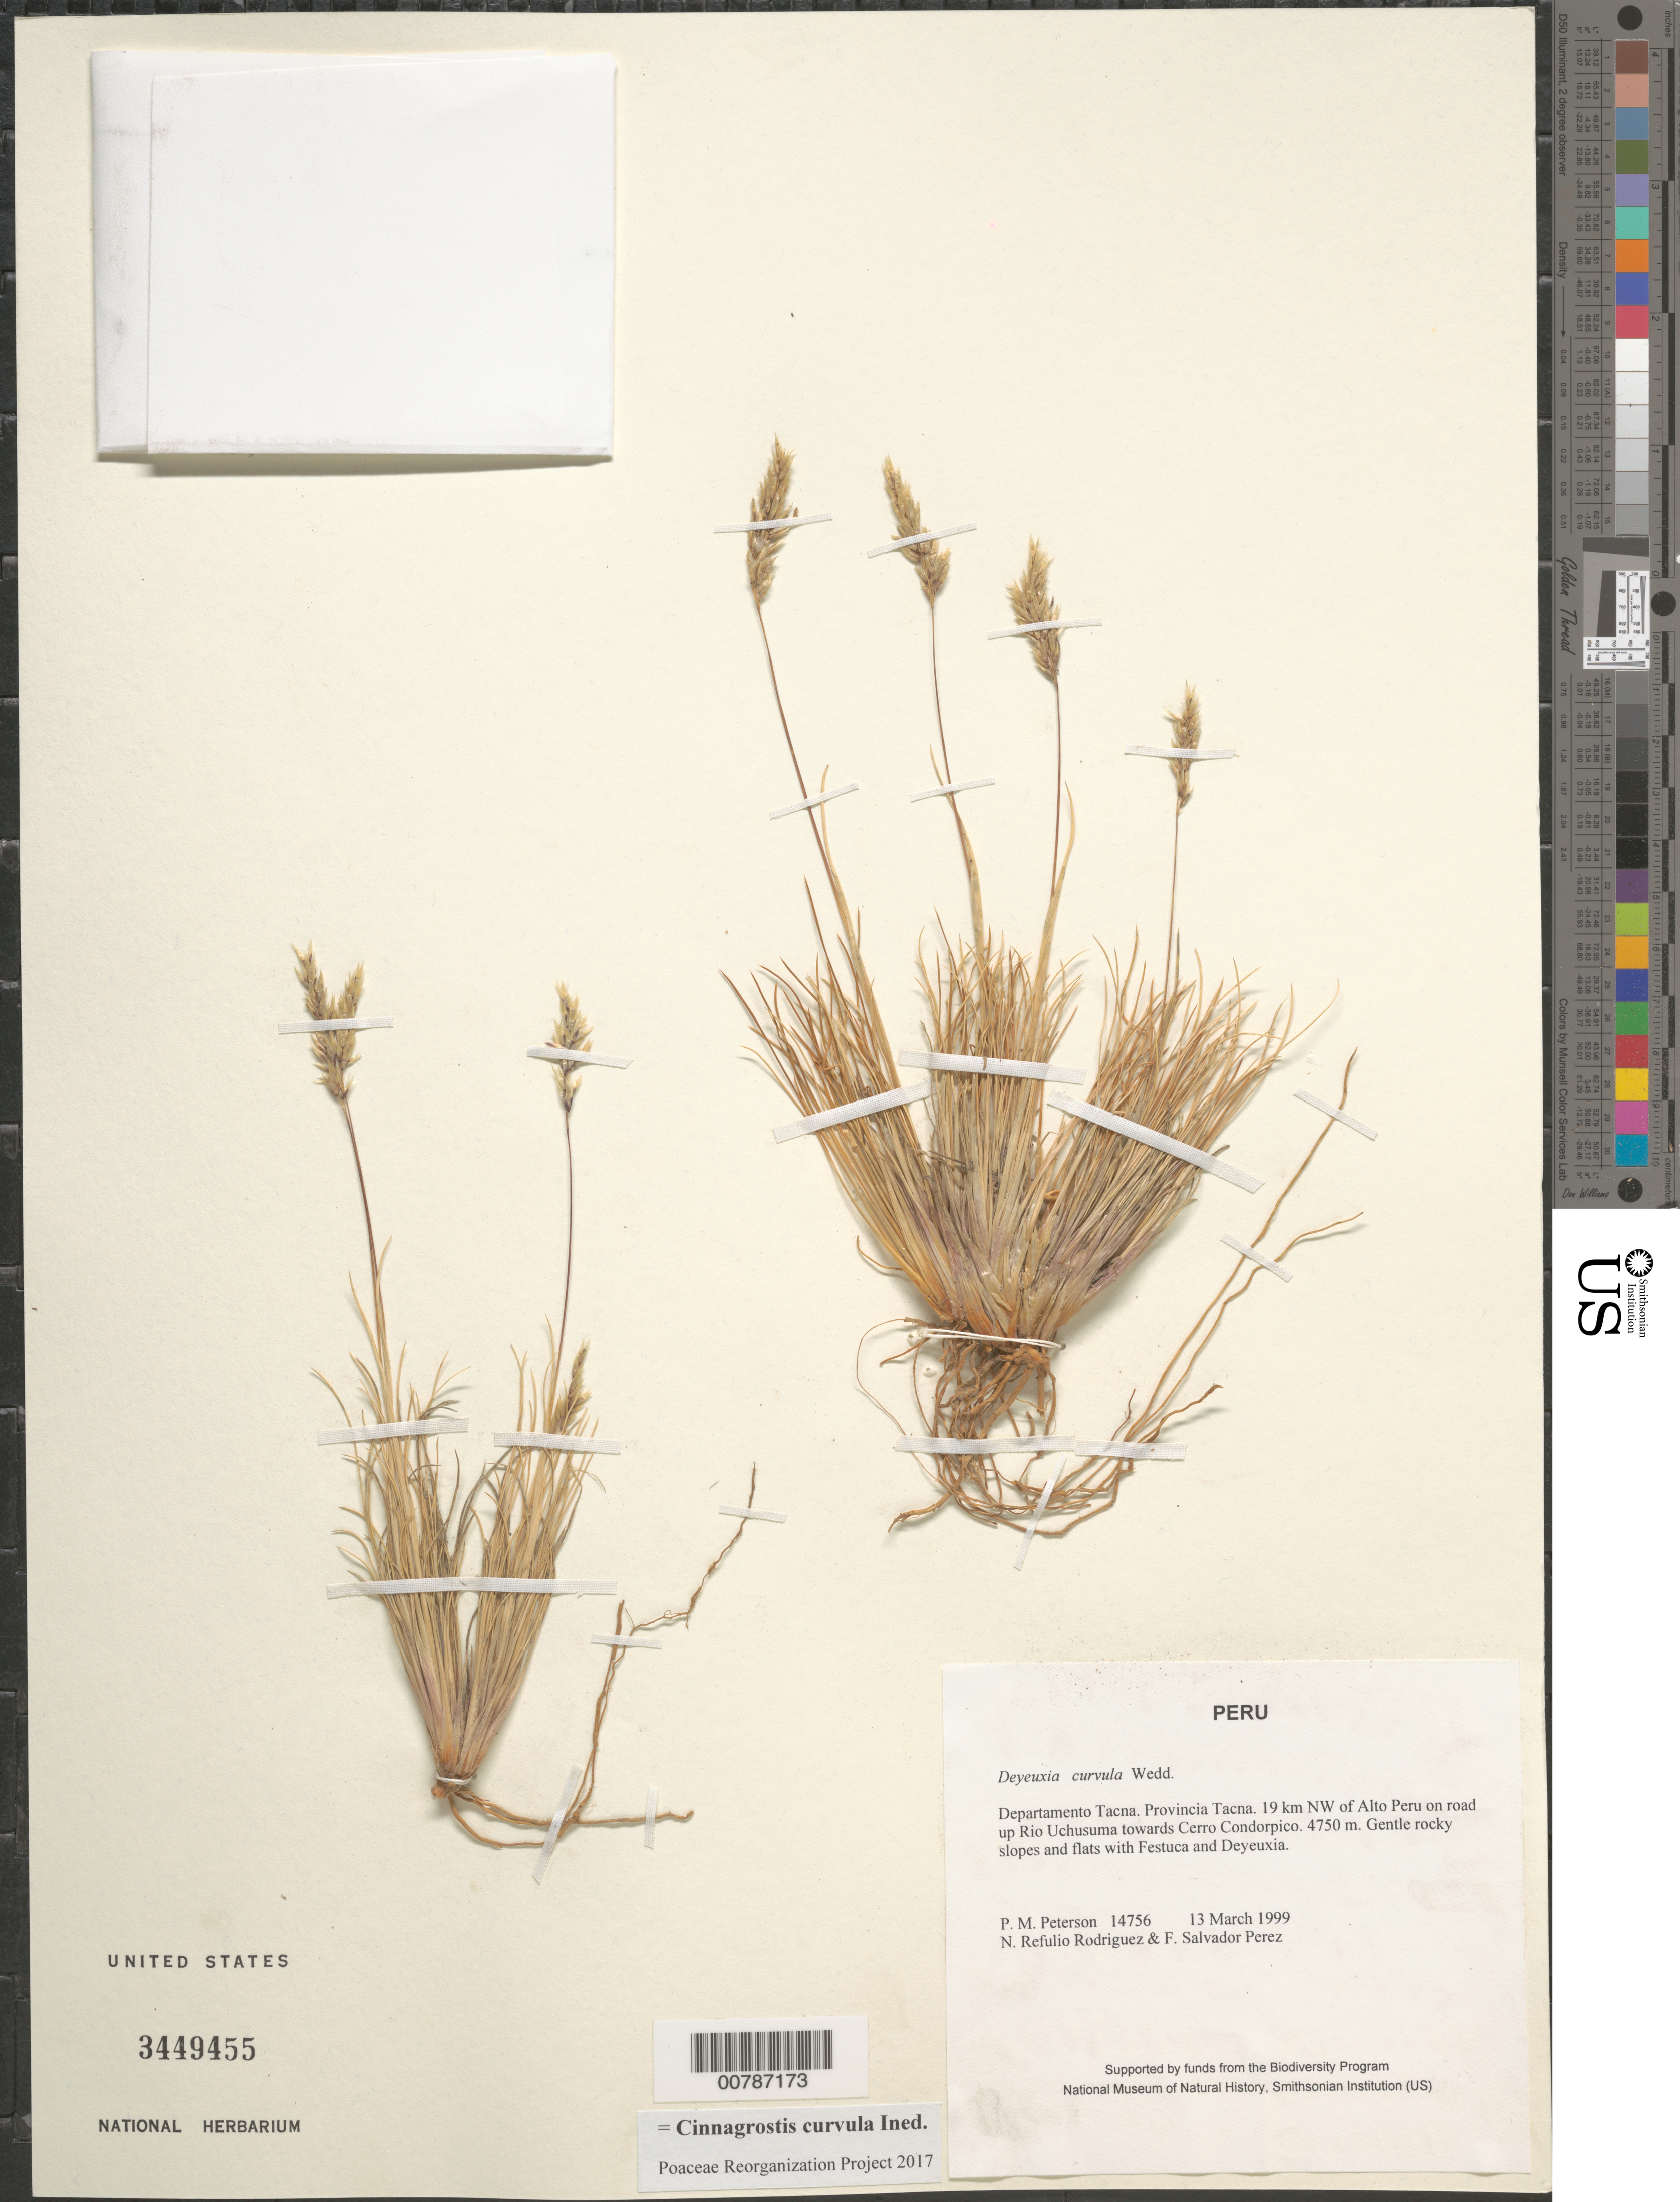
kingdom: Plantae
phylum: Tracheophyta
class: Liliopsida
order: Poales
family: Poaceae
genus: Cinnagrostis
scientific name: Cinnagrostis curvula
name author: (Wedd.) P.M. Peterson et al.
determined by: Poaceae Reorganization Project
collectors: P. M. Peterson, N. Refulio-Rodríguez & F. Salvador Perez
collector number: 14756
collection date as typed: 13 Mar 1999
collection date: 1999-03-13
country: Peru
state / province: Tacna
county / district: Tacna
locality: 19 km NW of Alto Peru on road up Rio Uchusuma towards Cerro Condorpico.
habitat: Gentle rocky slopes and flats with Festuca and Deyeuxia.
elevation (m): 4750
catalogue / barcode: US 3449455